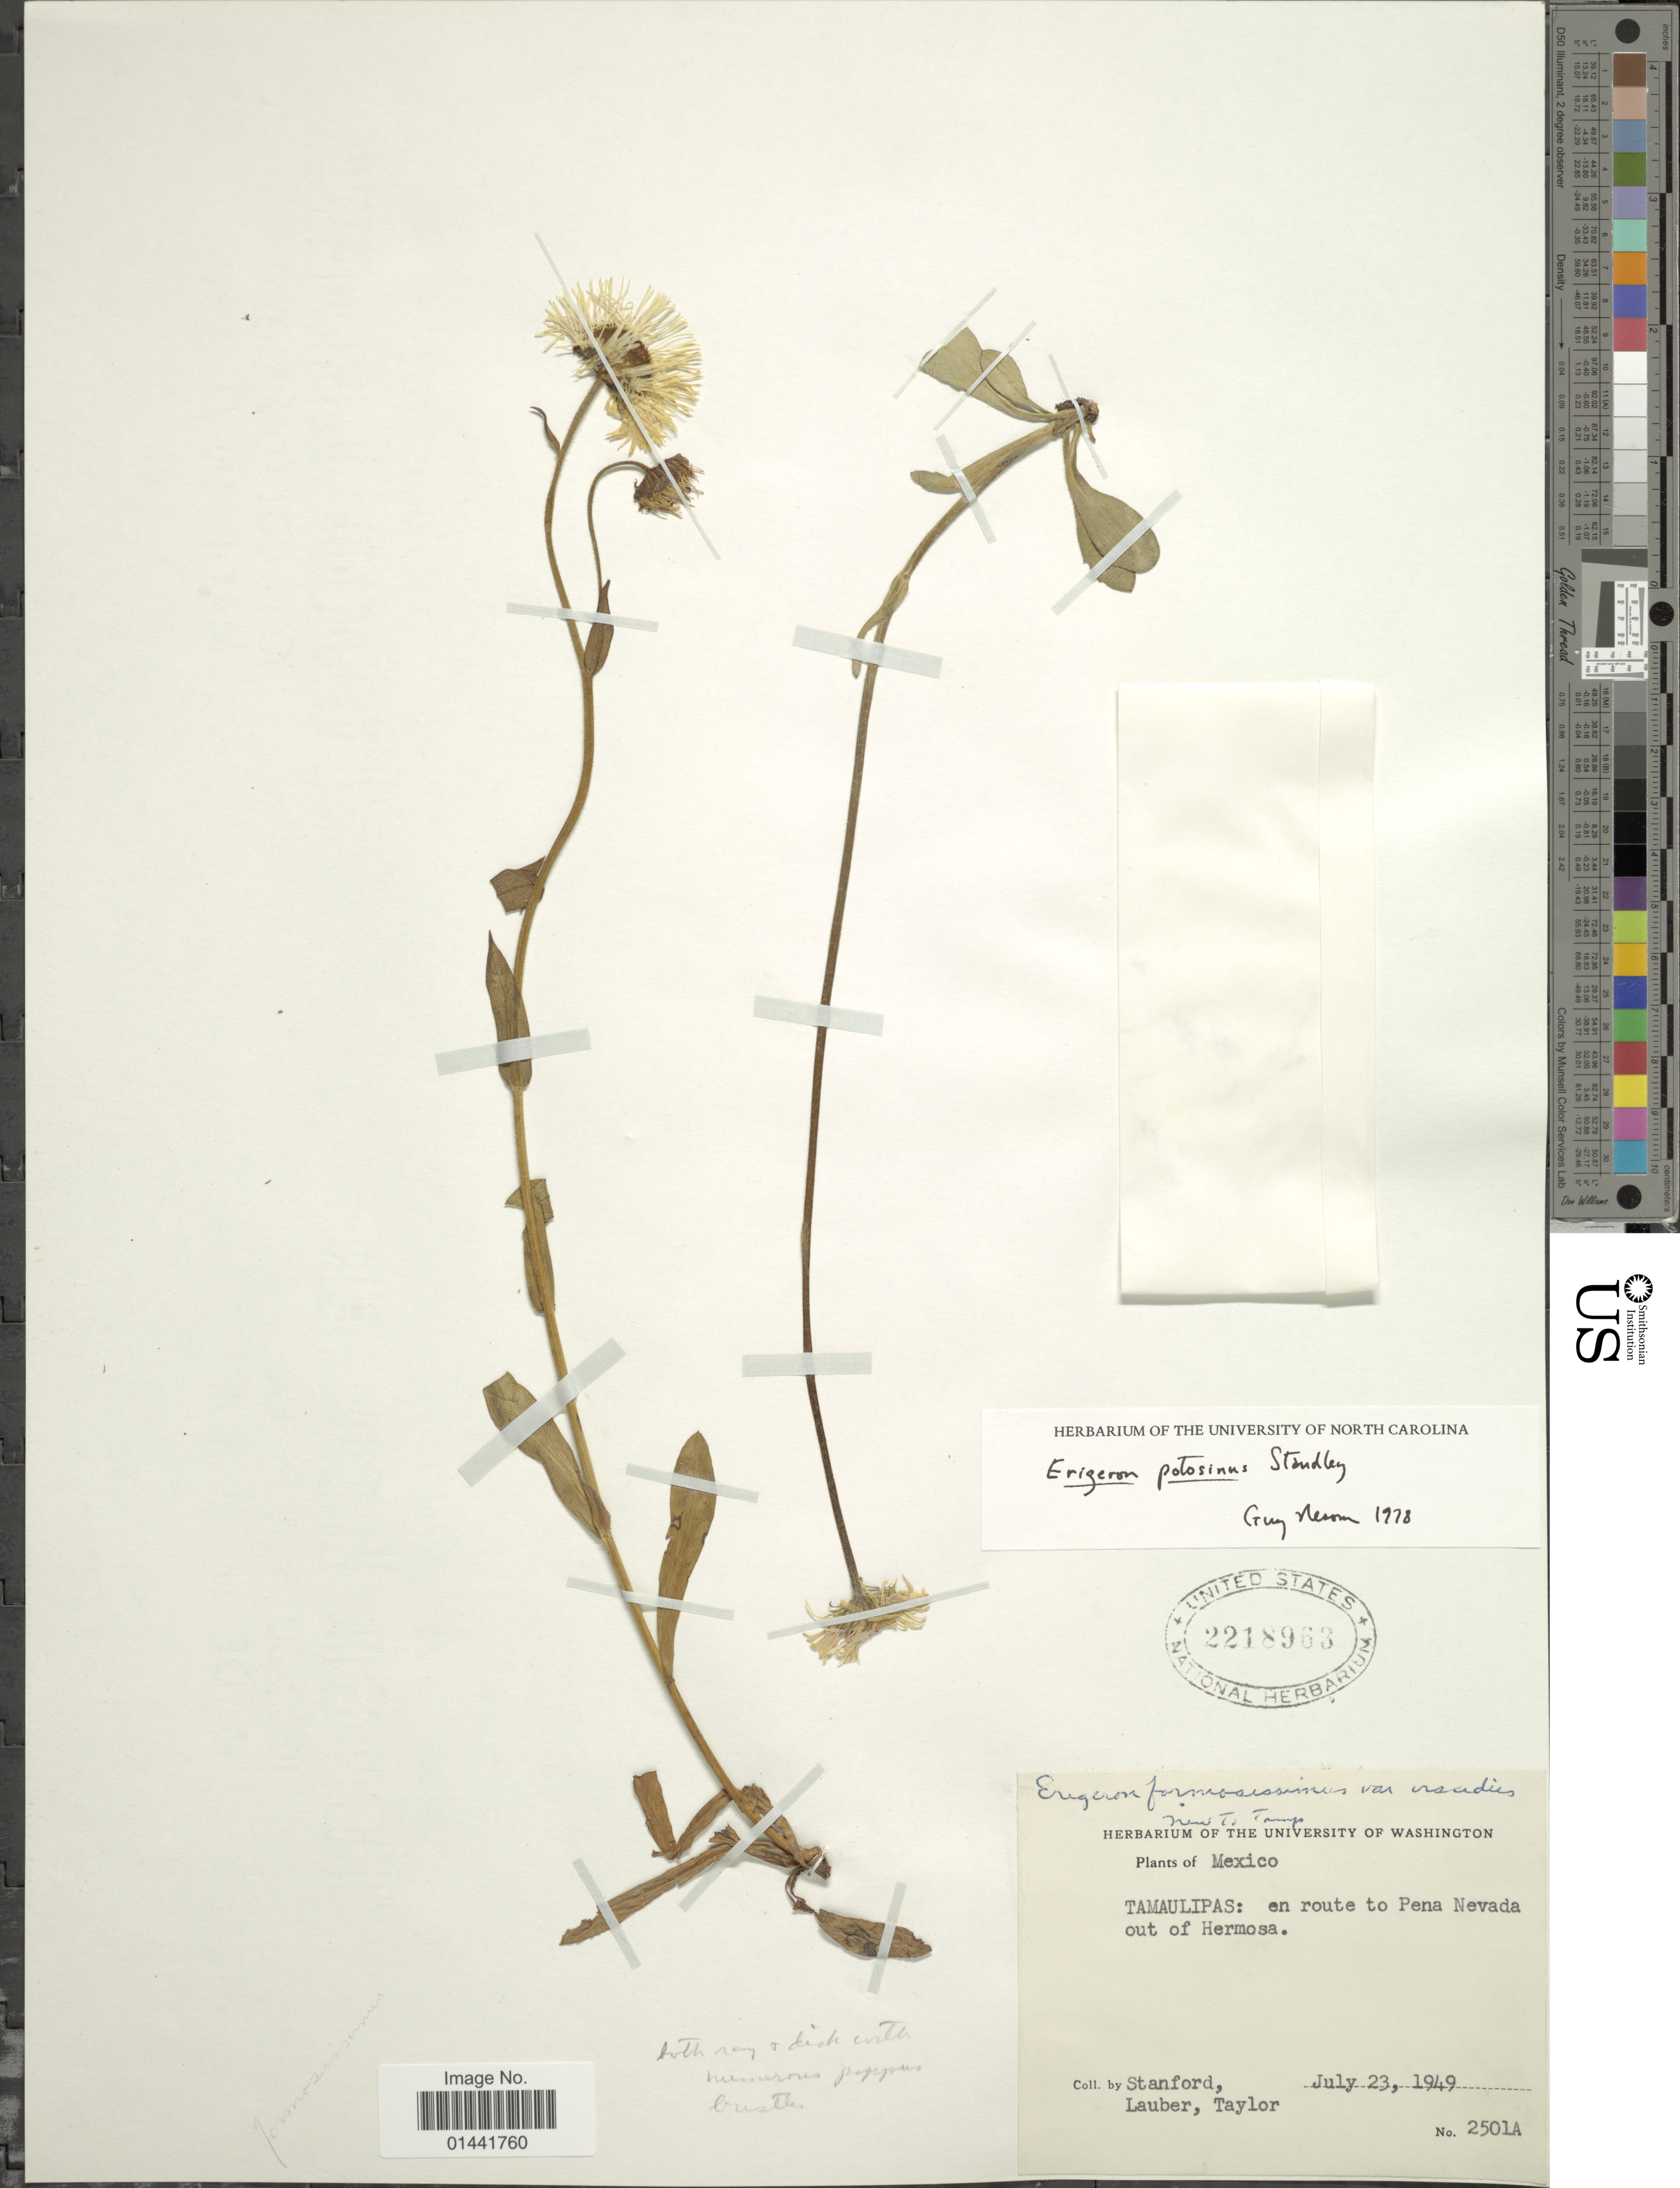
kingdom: Plantae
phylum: Tracheophyta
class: Magnoliopsida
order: Asterales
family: Asteraceae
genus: Erigeron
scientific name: Erigeron potasinus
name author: Standl.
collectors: -. Stanford, Lauber, -- & -- Taylor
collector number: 2501A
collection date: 1949-07-23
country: Mexico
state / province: Tamaulipas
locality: En route to Pena Nevada out of Hermosa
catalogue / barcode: US 2218963